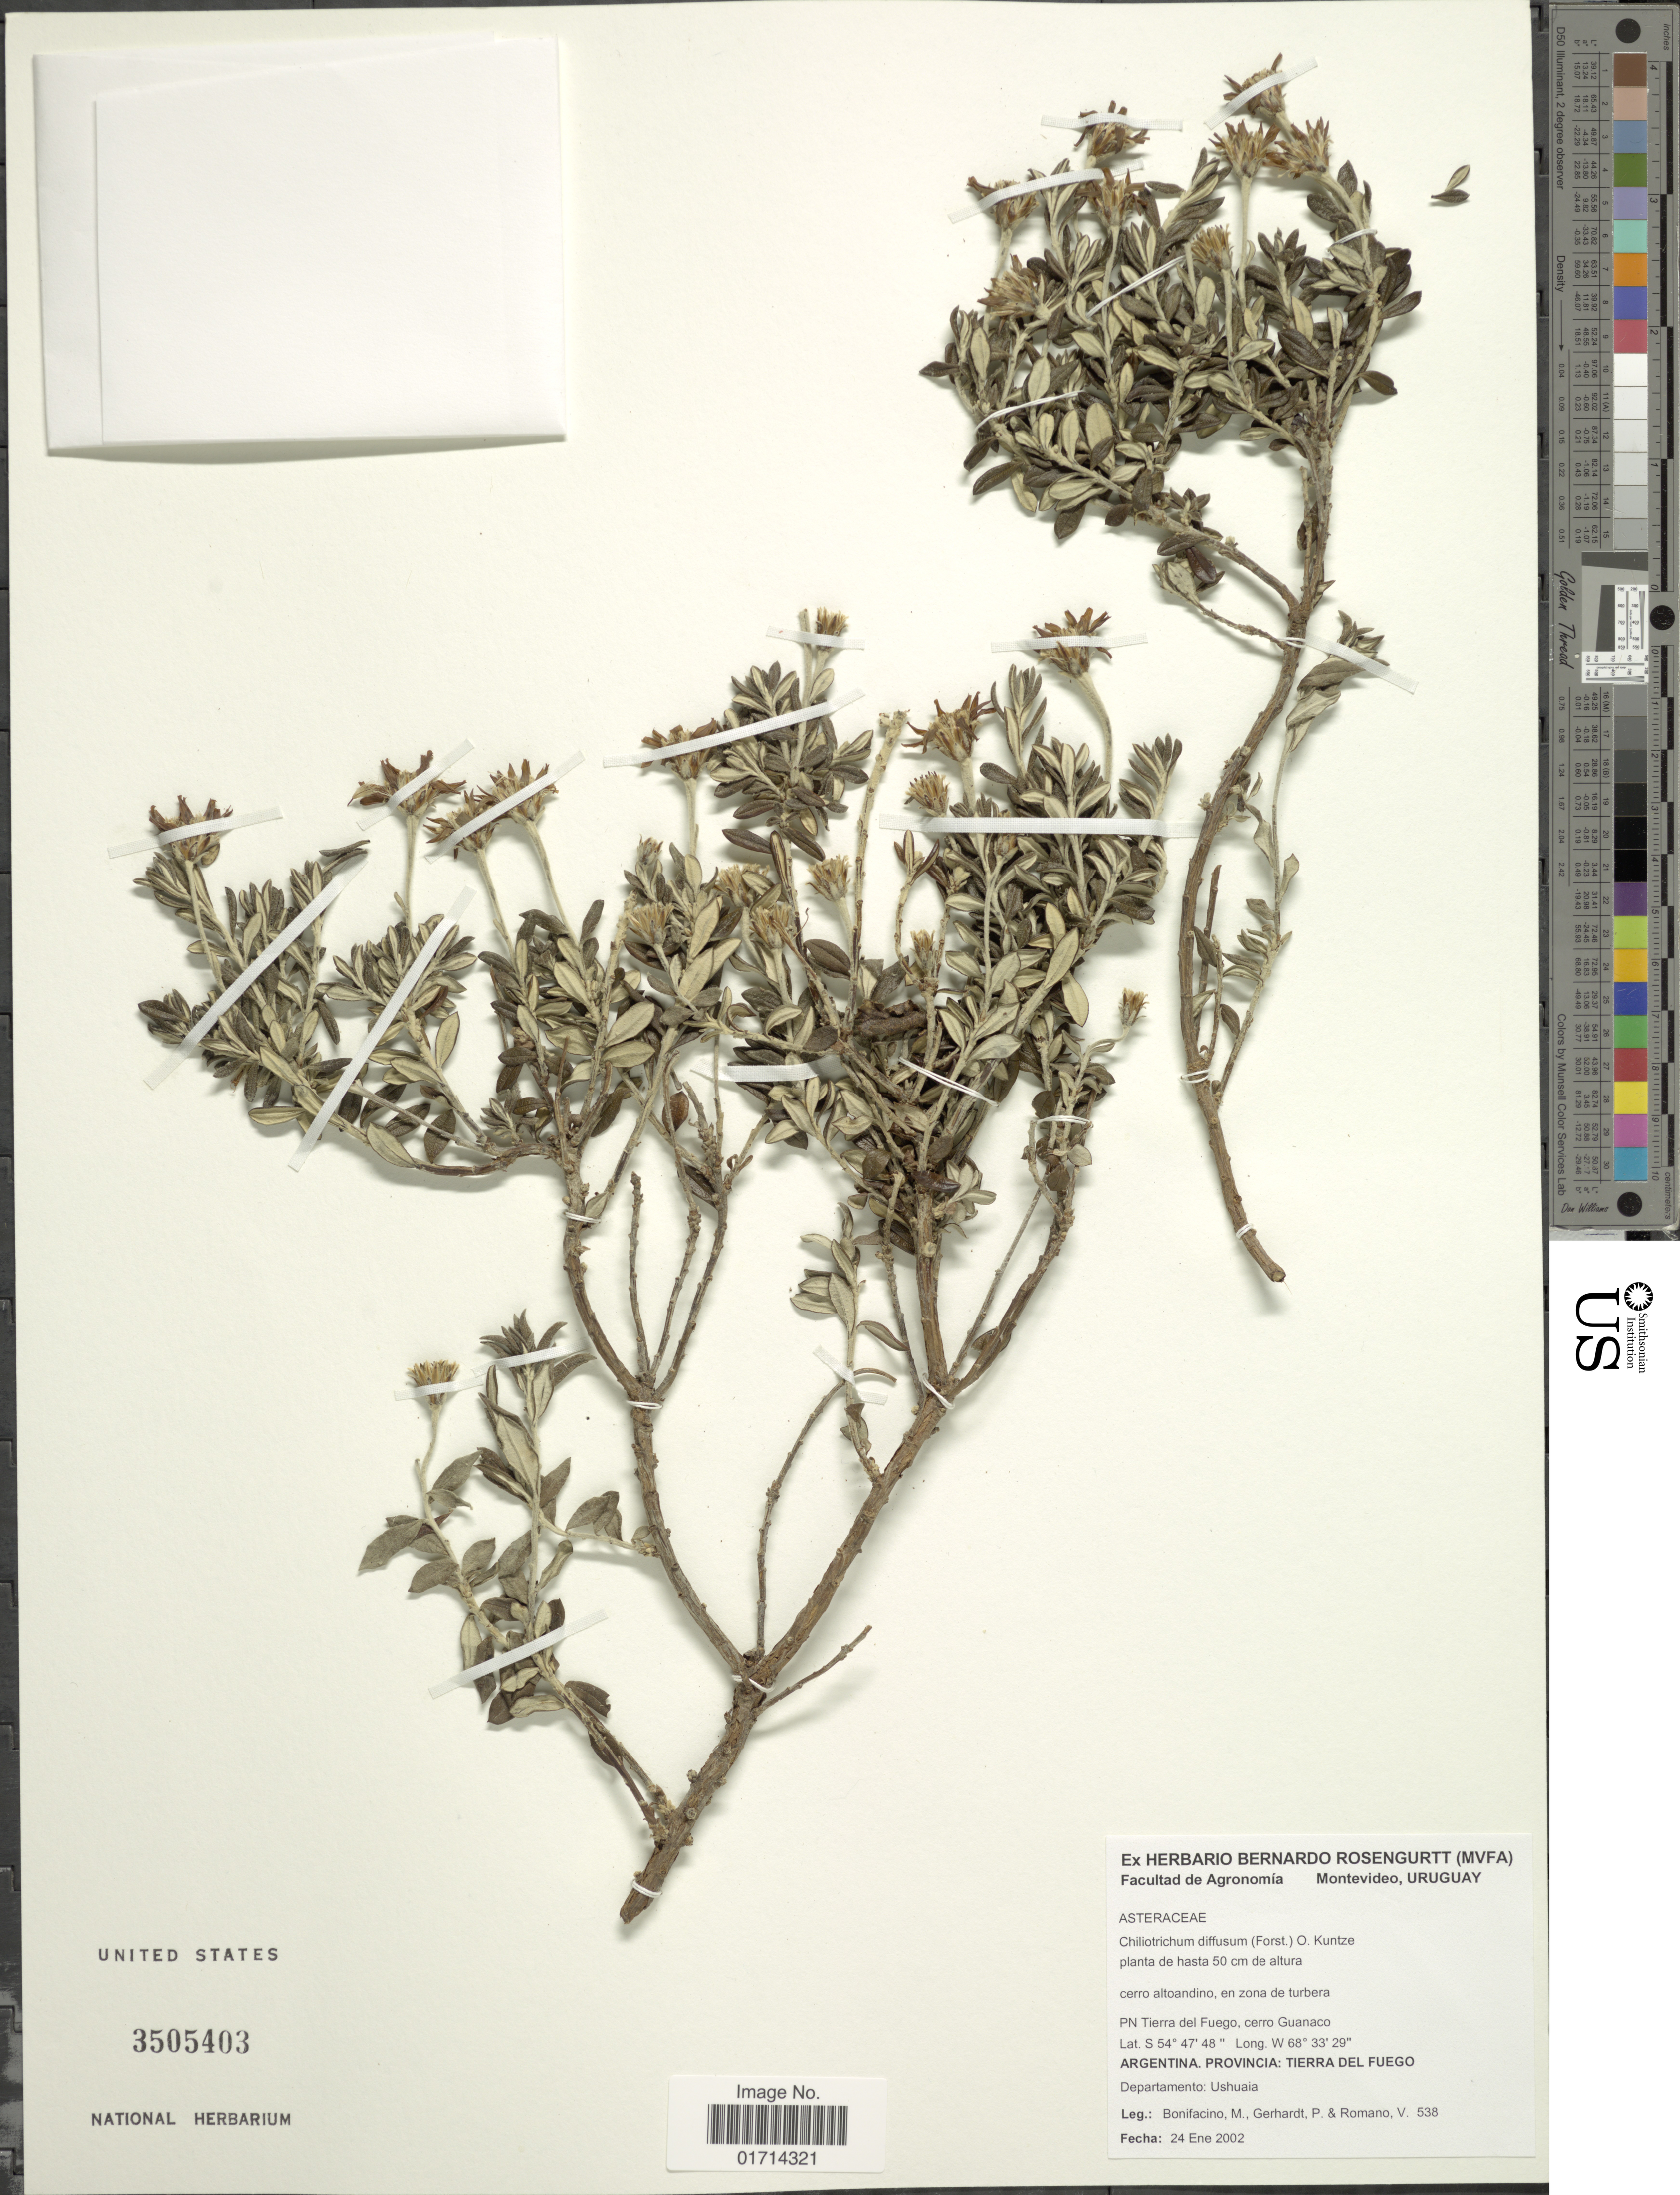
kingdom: Plantae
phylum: Tracheophyta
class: Magnoliopsida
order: Asterales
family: Asteraceae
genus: Chiliotrichum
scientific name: Chiliotrichum diffusum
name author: (G. Forst.) Kuntze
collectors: M. Bonifacino, P. Gerhardt & V. Romano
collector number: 0538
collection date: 2002-01-24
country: Argentina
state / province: Tierra del Fuego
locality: Cerro Guanaco, Departamento: Ushuaia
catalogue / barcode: US 3505403